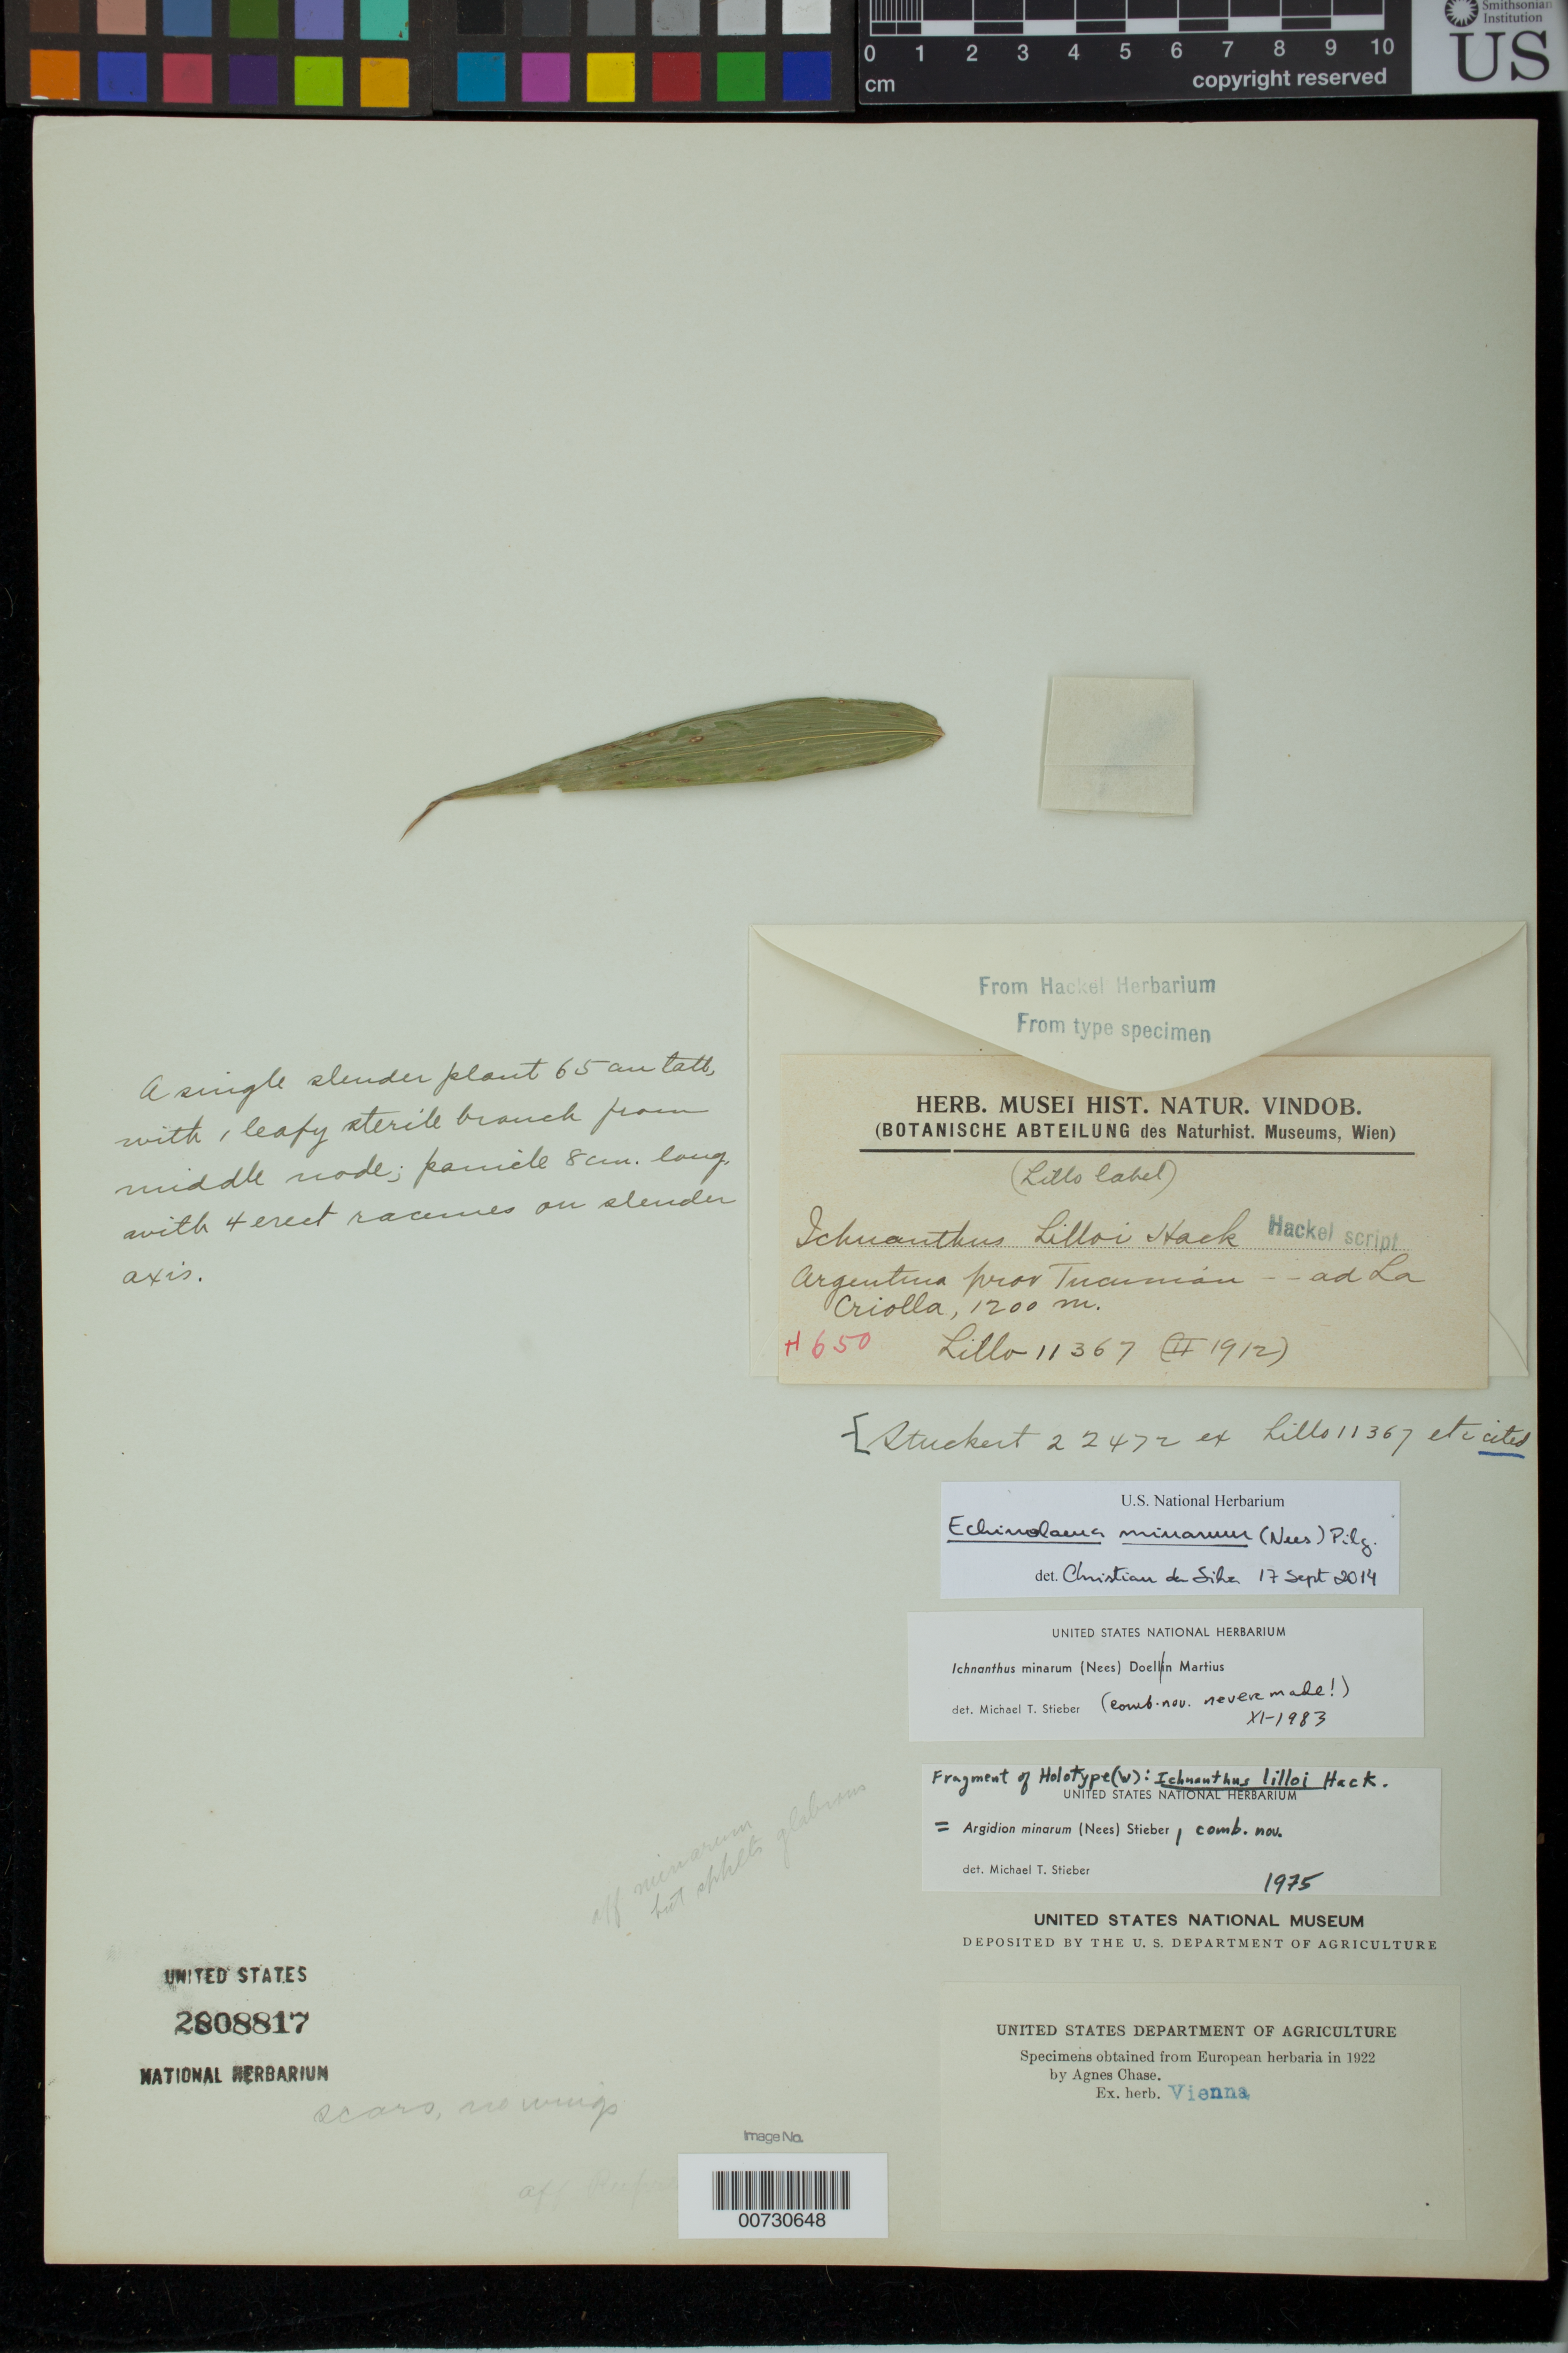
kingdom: Plantae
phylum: Tracheophyta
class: Liliopsida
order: Poales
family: Poaceae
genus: Ichnanthus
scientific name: Ichnanthus lilloi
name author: Hack.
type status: Isotype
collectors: M. Lillo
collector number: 11367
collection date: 1912-02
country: Argentina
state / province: Tucumán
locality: Ad La Criolla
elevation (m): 1200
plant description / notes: Fragment of (holo) type specimen ex herb. Hackel (Vienna)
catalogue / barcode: US 2808817